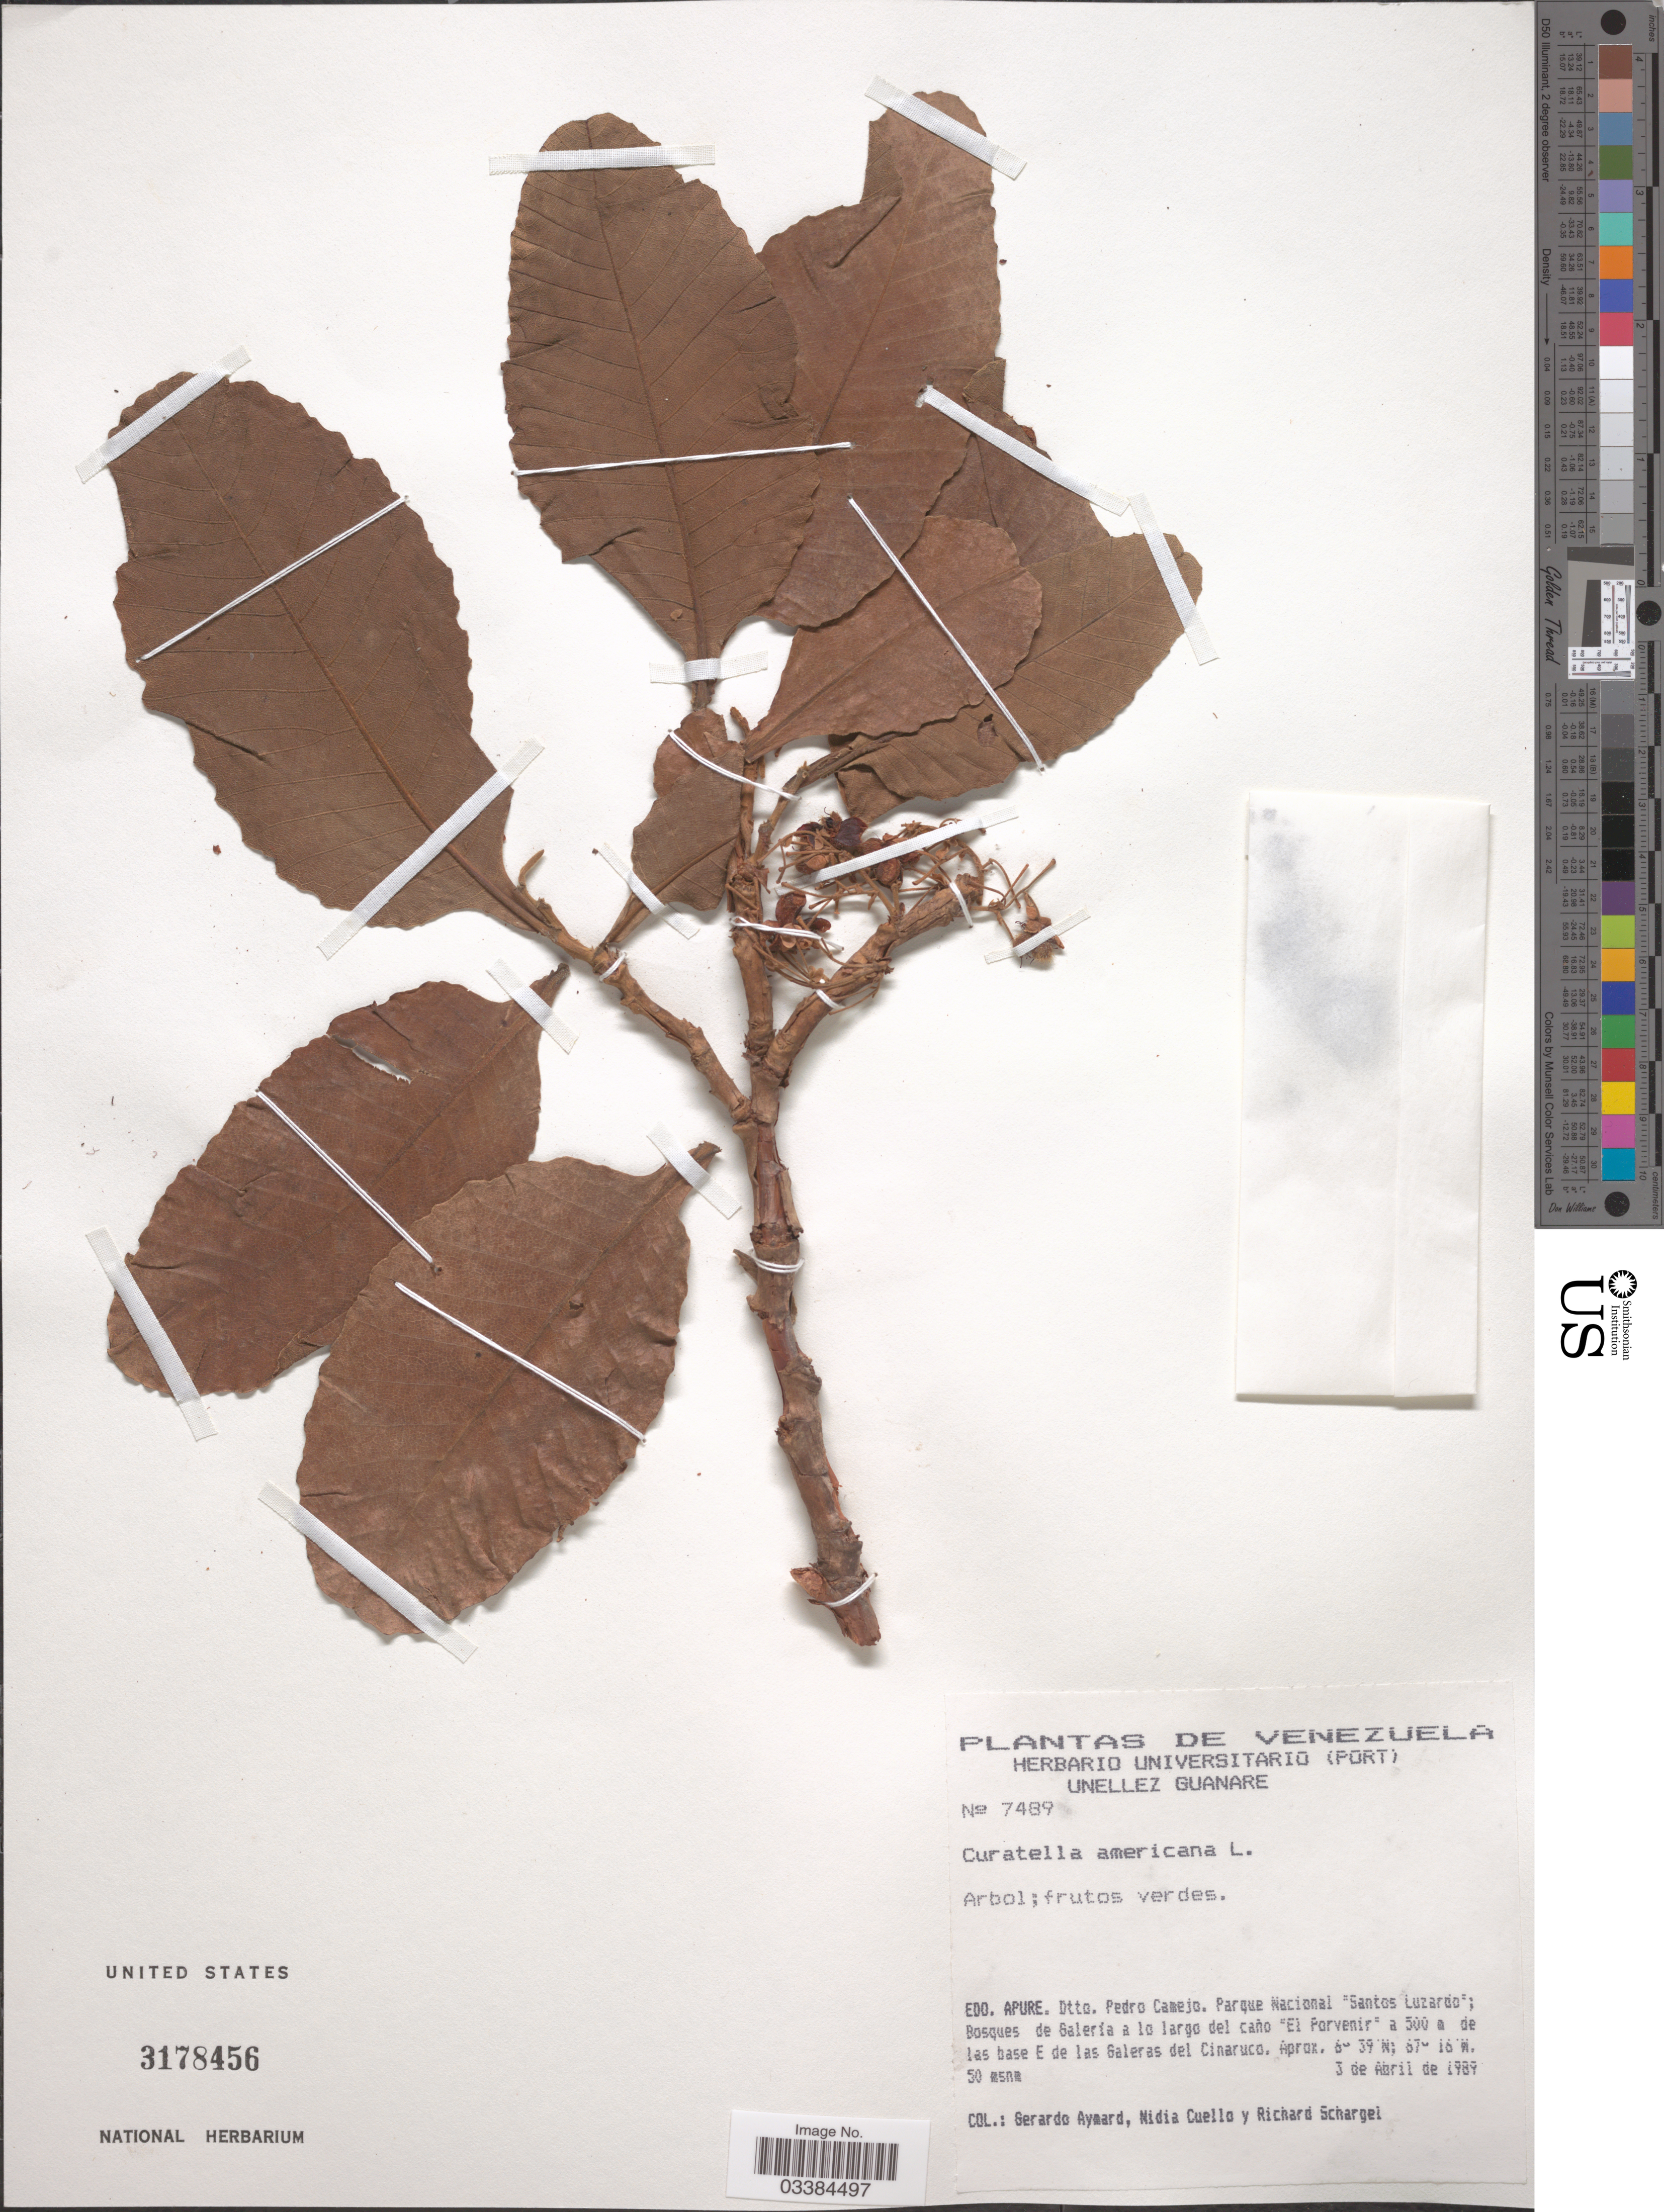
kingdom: Plantae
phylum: Tracheophyta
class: Magnoliopsida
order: Dilleniales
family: Dilleniaceae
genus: Curatella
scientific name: Curatella americana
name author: L.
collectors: G. A. Aymard, N. L. Cuello & R. Schargel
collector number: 7489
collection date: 1989-04-03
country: Venezuela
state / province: Apure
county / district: Pedro Camejo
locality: Parque Nacional "Santos Luzardo"; Galería caño "El Porvenir" 500m base E Galeras del Cinaruco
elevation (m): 50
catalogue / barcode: US 3178456